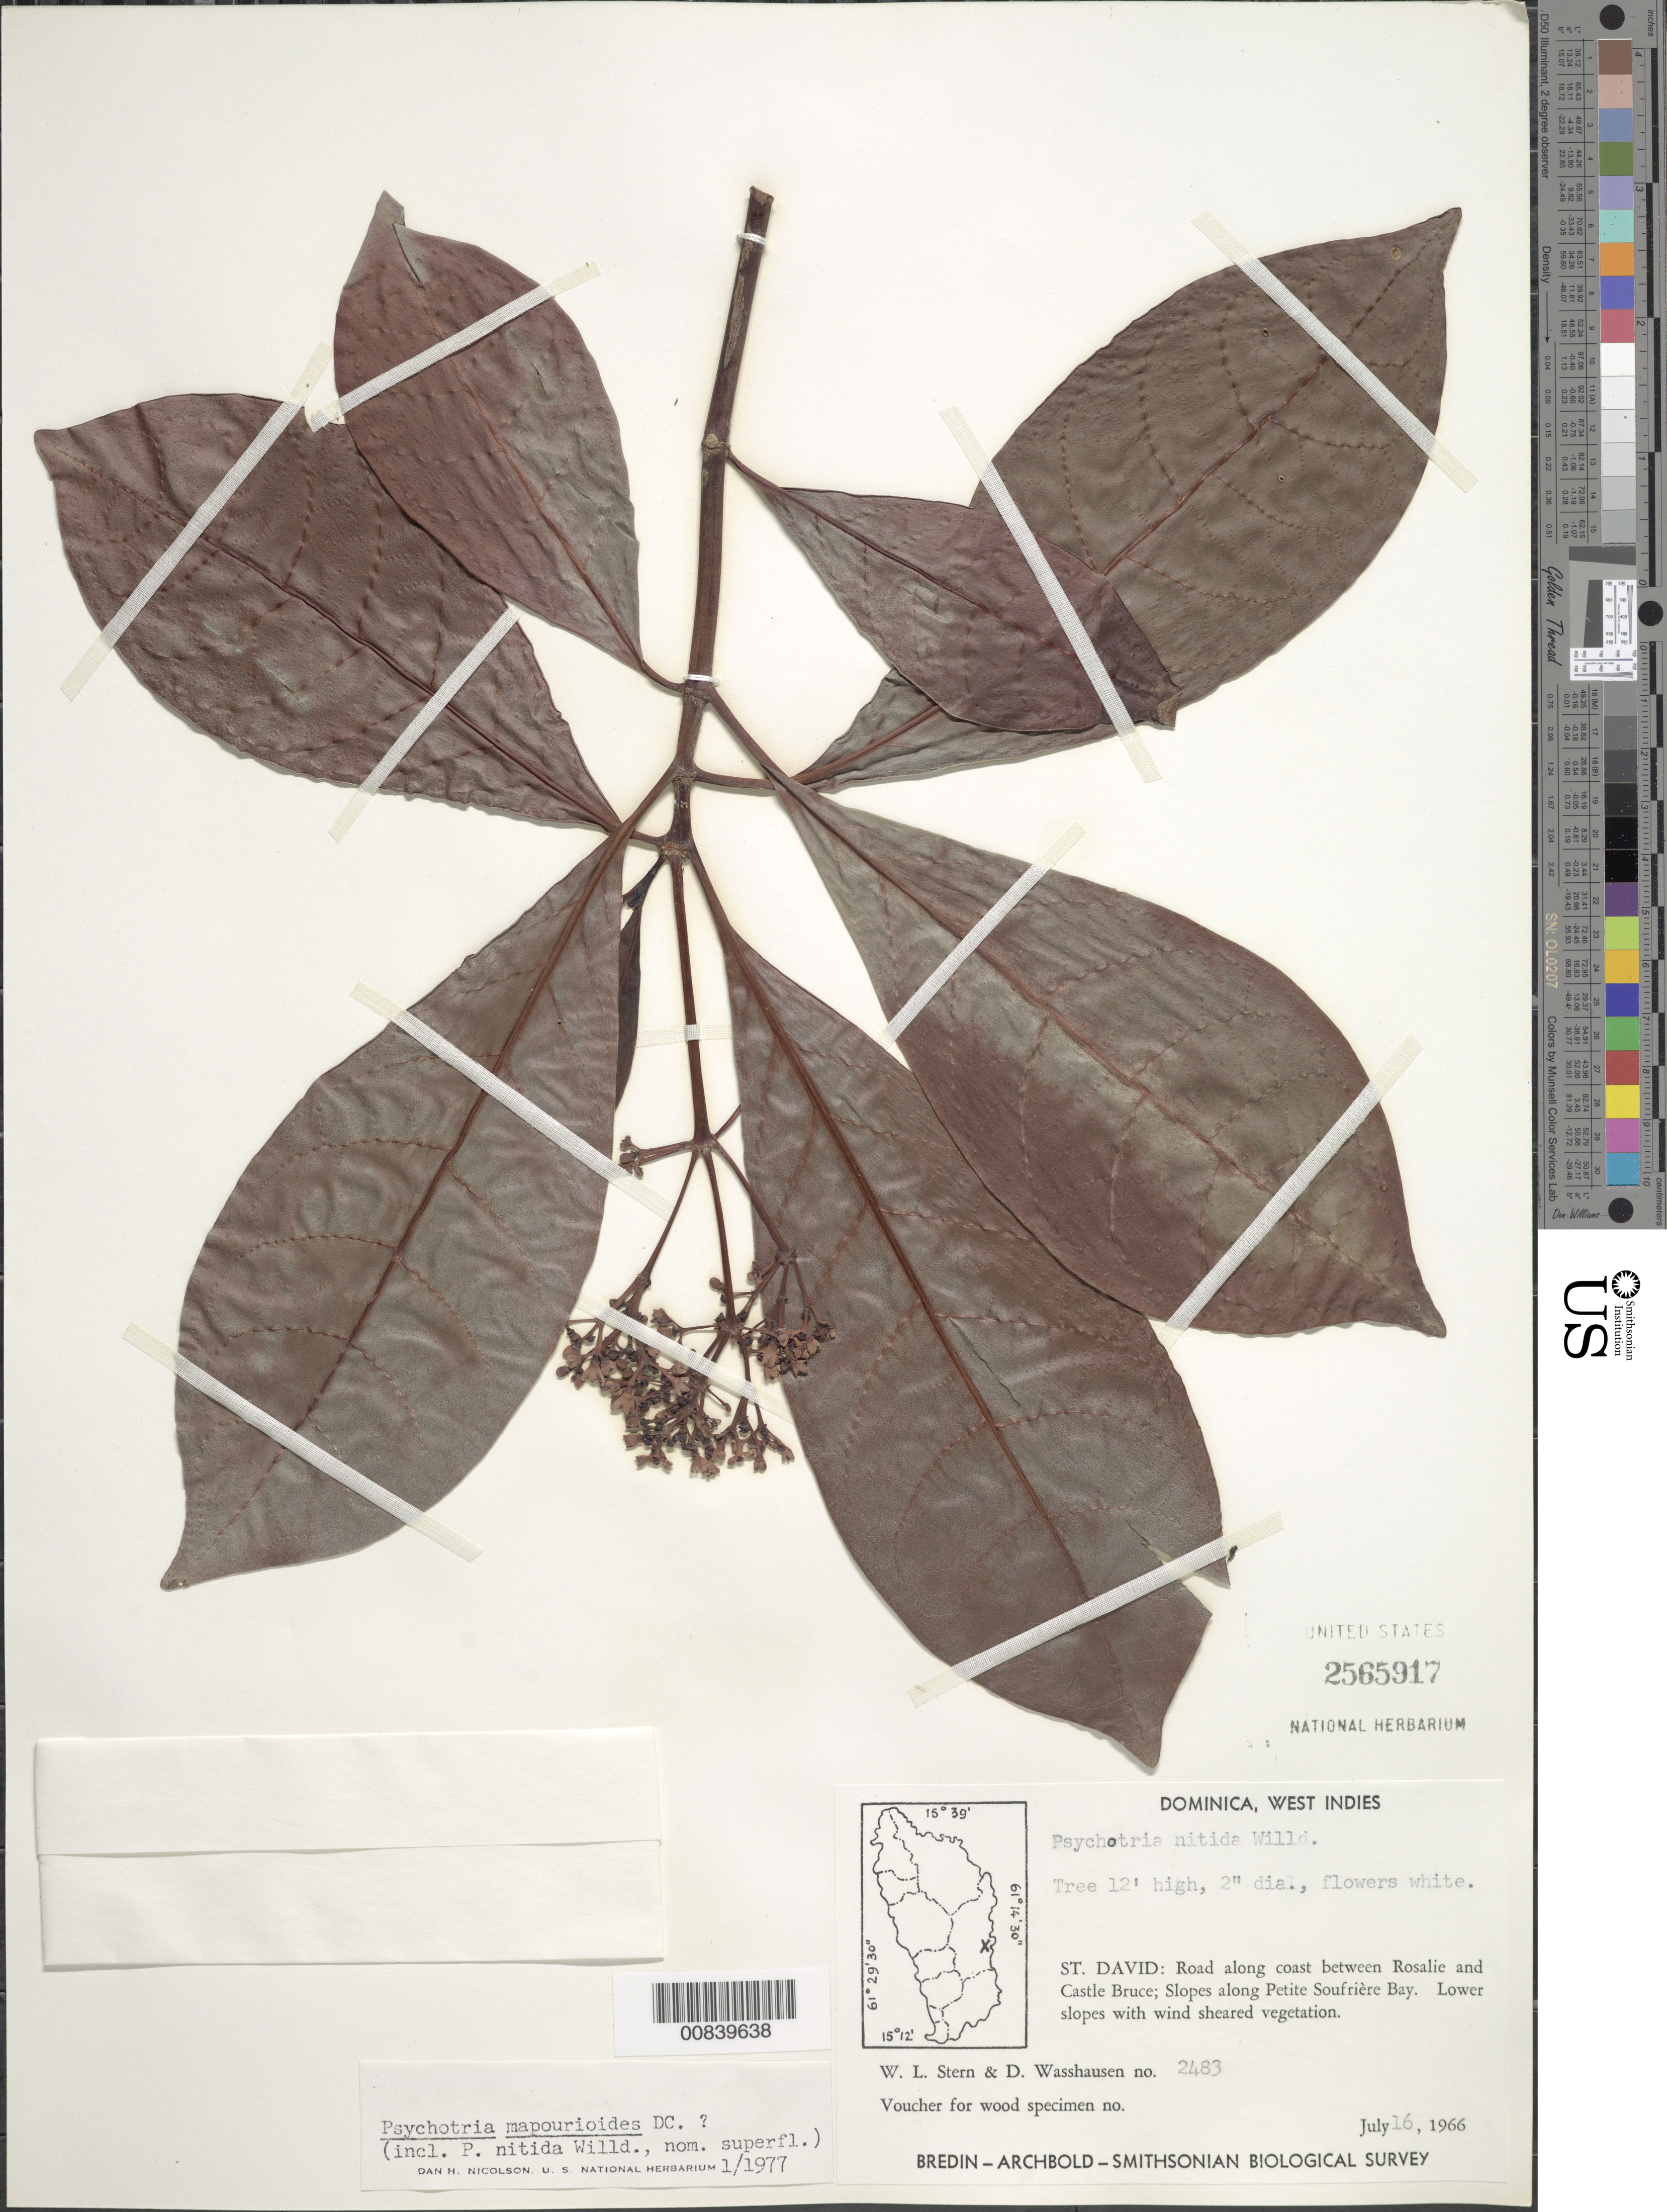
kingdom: Plantae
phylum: Tracheophyta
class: Magnoliopsida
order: Gentianales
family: Rubiaceae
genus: Psychotria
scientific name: Psychotria mapourioides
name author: DC.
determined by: Nicolson, Dan H.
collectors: W. L. Stern & D. C. Wasshausen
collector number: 2483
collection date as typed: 16 Jul 1966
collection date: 1966-07-16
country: Dominica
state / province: St. David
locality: Road along coast between Rosalie and Castle Bruce; slopes along Petite Soufrière Bay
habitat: Lower slopes with wind sheared vegetation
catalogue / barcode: US 2565917